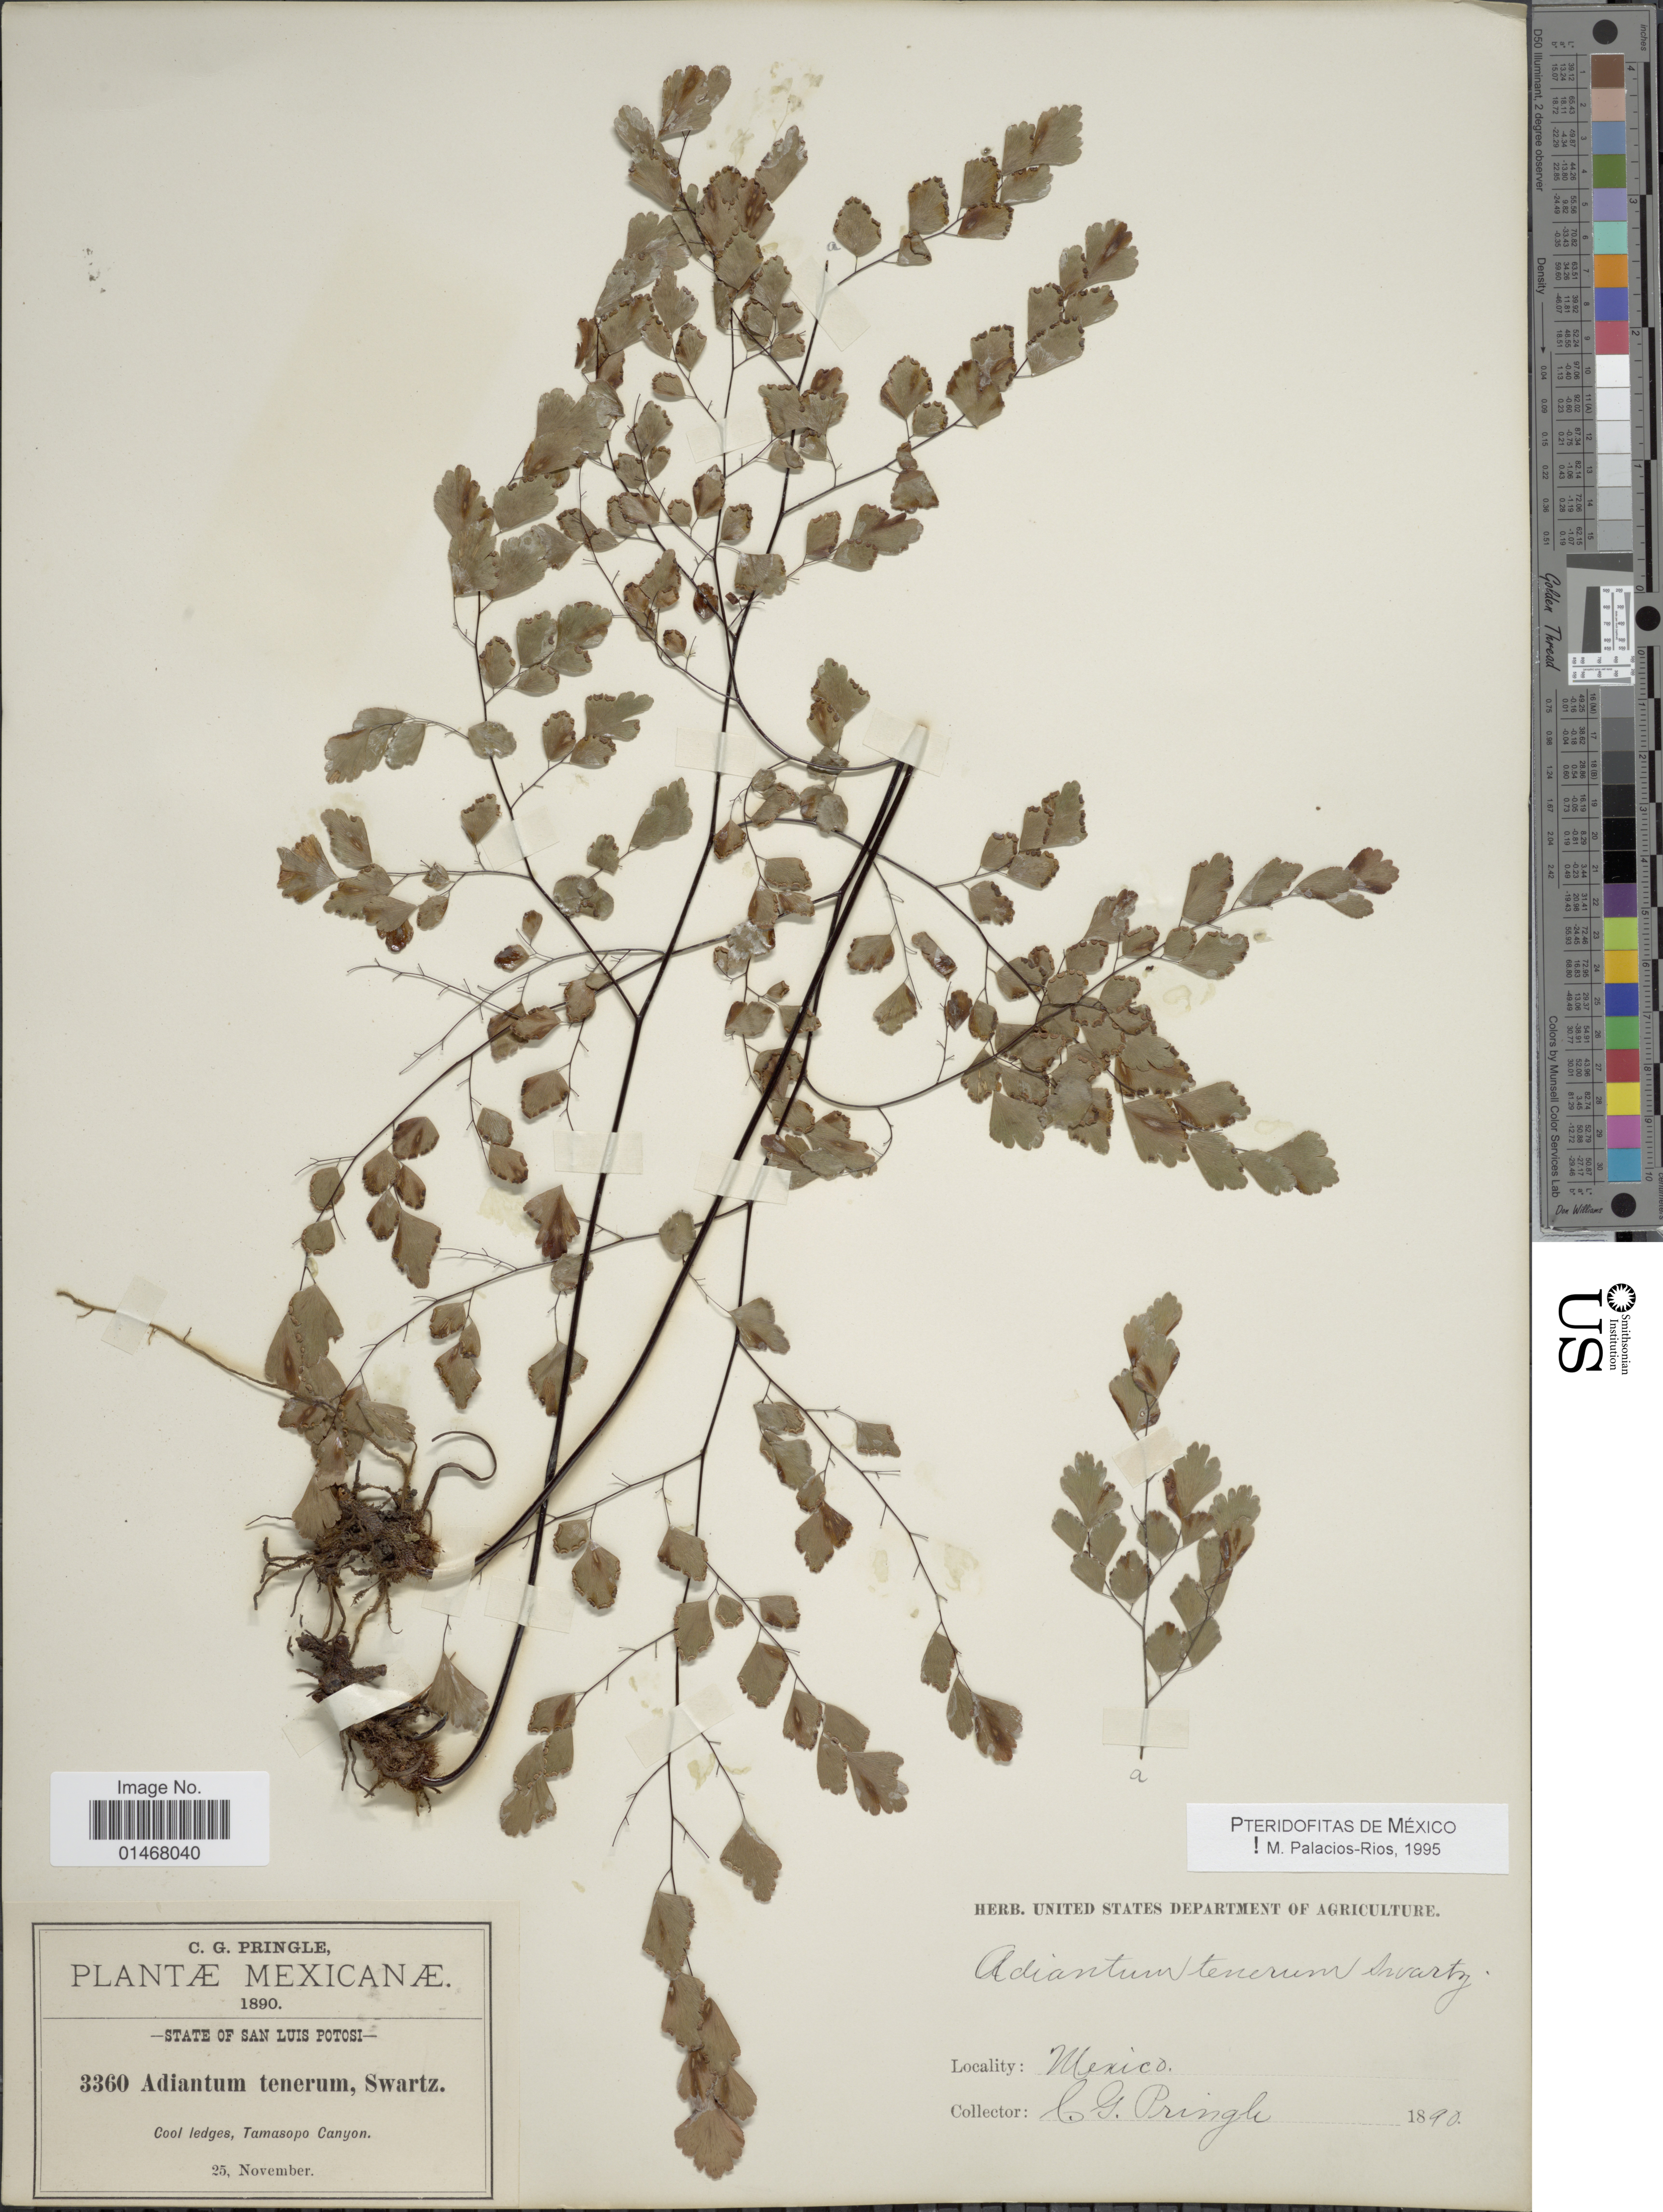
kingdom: Plantae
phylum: Tracheophyta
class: Polypodiopsida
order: Polypodiales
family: Pteridaceae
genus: Adiantum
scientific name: Adiantum tenerum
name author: Sw.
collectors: C. G. Pringle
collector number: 3360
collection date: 1890-11-25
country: Mexico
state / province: San Luis Potosí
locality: Cool ledges, Tamasopo Canyon